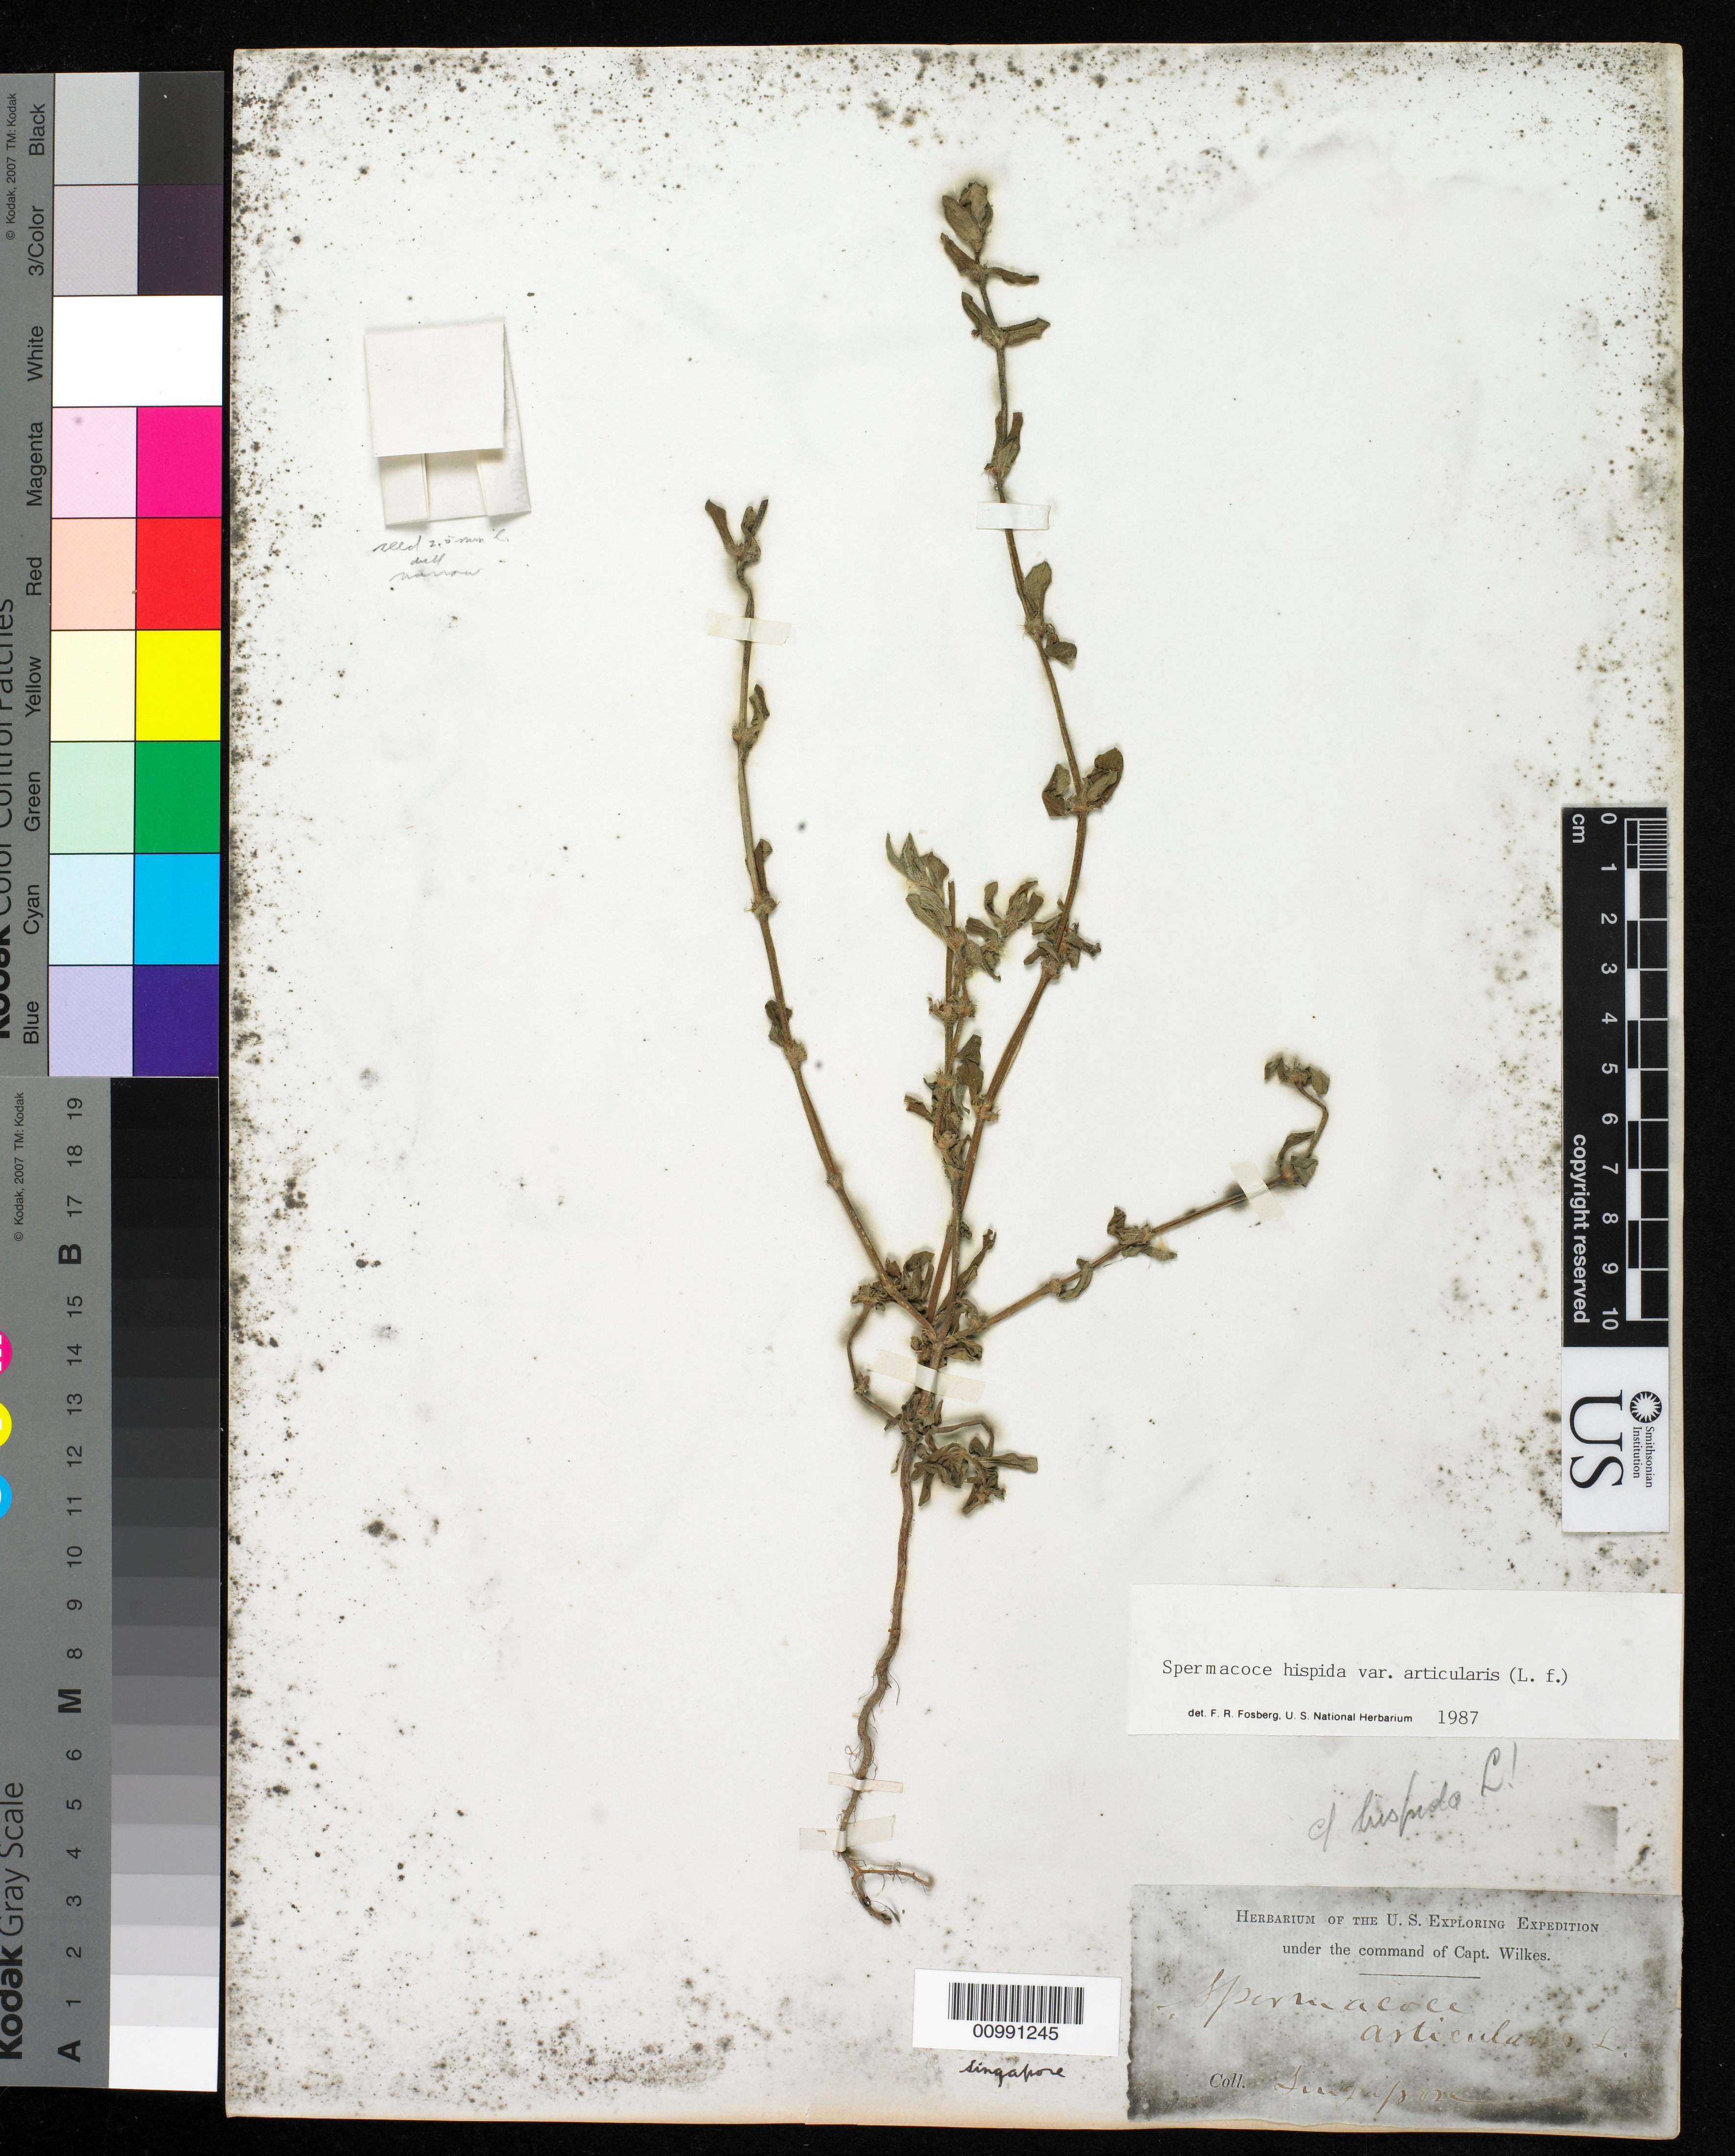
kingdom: Plantae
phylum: Tracheophyta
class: Magnoliopsida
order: Gentianales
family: Rubiaceae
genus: Spermacoce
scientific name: Spermacoce articularis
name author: L. f.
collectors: Wilkes Explor. Exped.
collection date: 1838/1842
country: Singapore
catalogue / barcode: US 98573